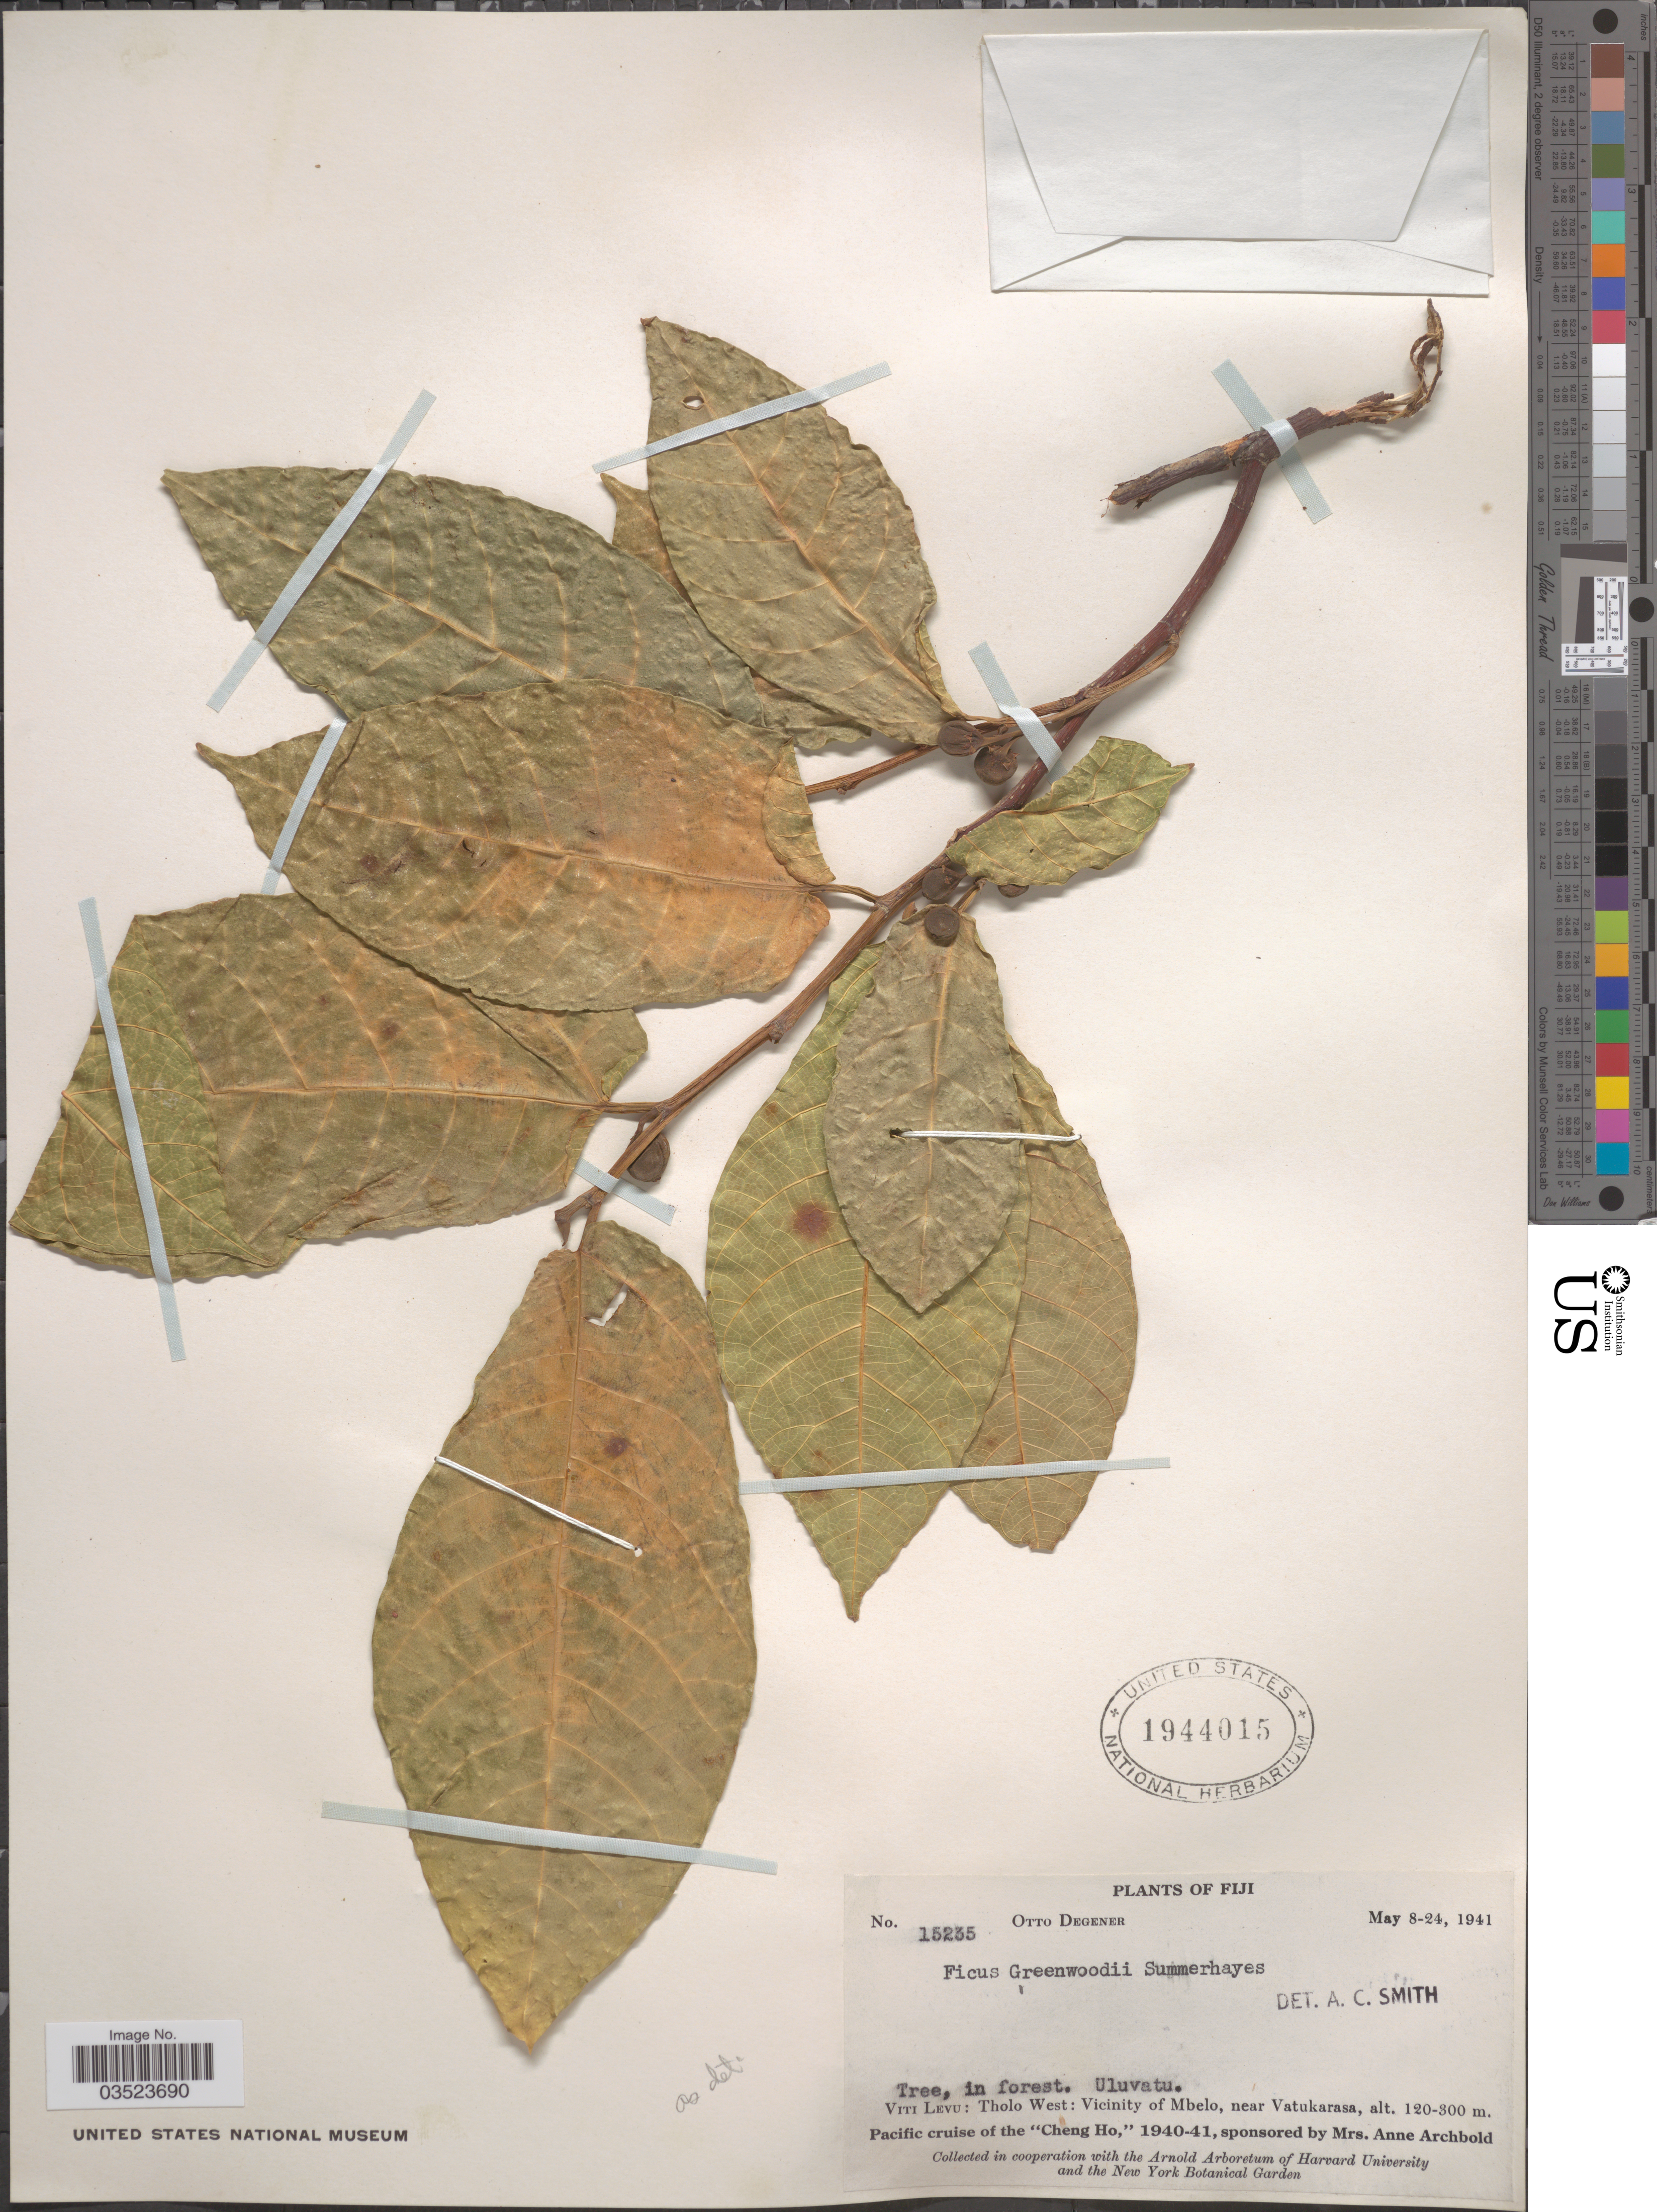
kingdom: Plantae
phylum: Tracheophyta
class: Magnoliopsida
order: Rosales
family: Moraceae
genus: Ficus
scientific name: Ficus greenwoodii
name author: Summerh.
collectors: O. Degener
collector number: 15235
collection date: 1941-05-08/1941-05-24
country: Fiji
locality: Viti Levu: Tholo West: Vicinity of Mbelo, near Vatukarasa.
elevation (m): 120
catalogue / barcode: US 1944015